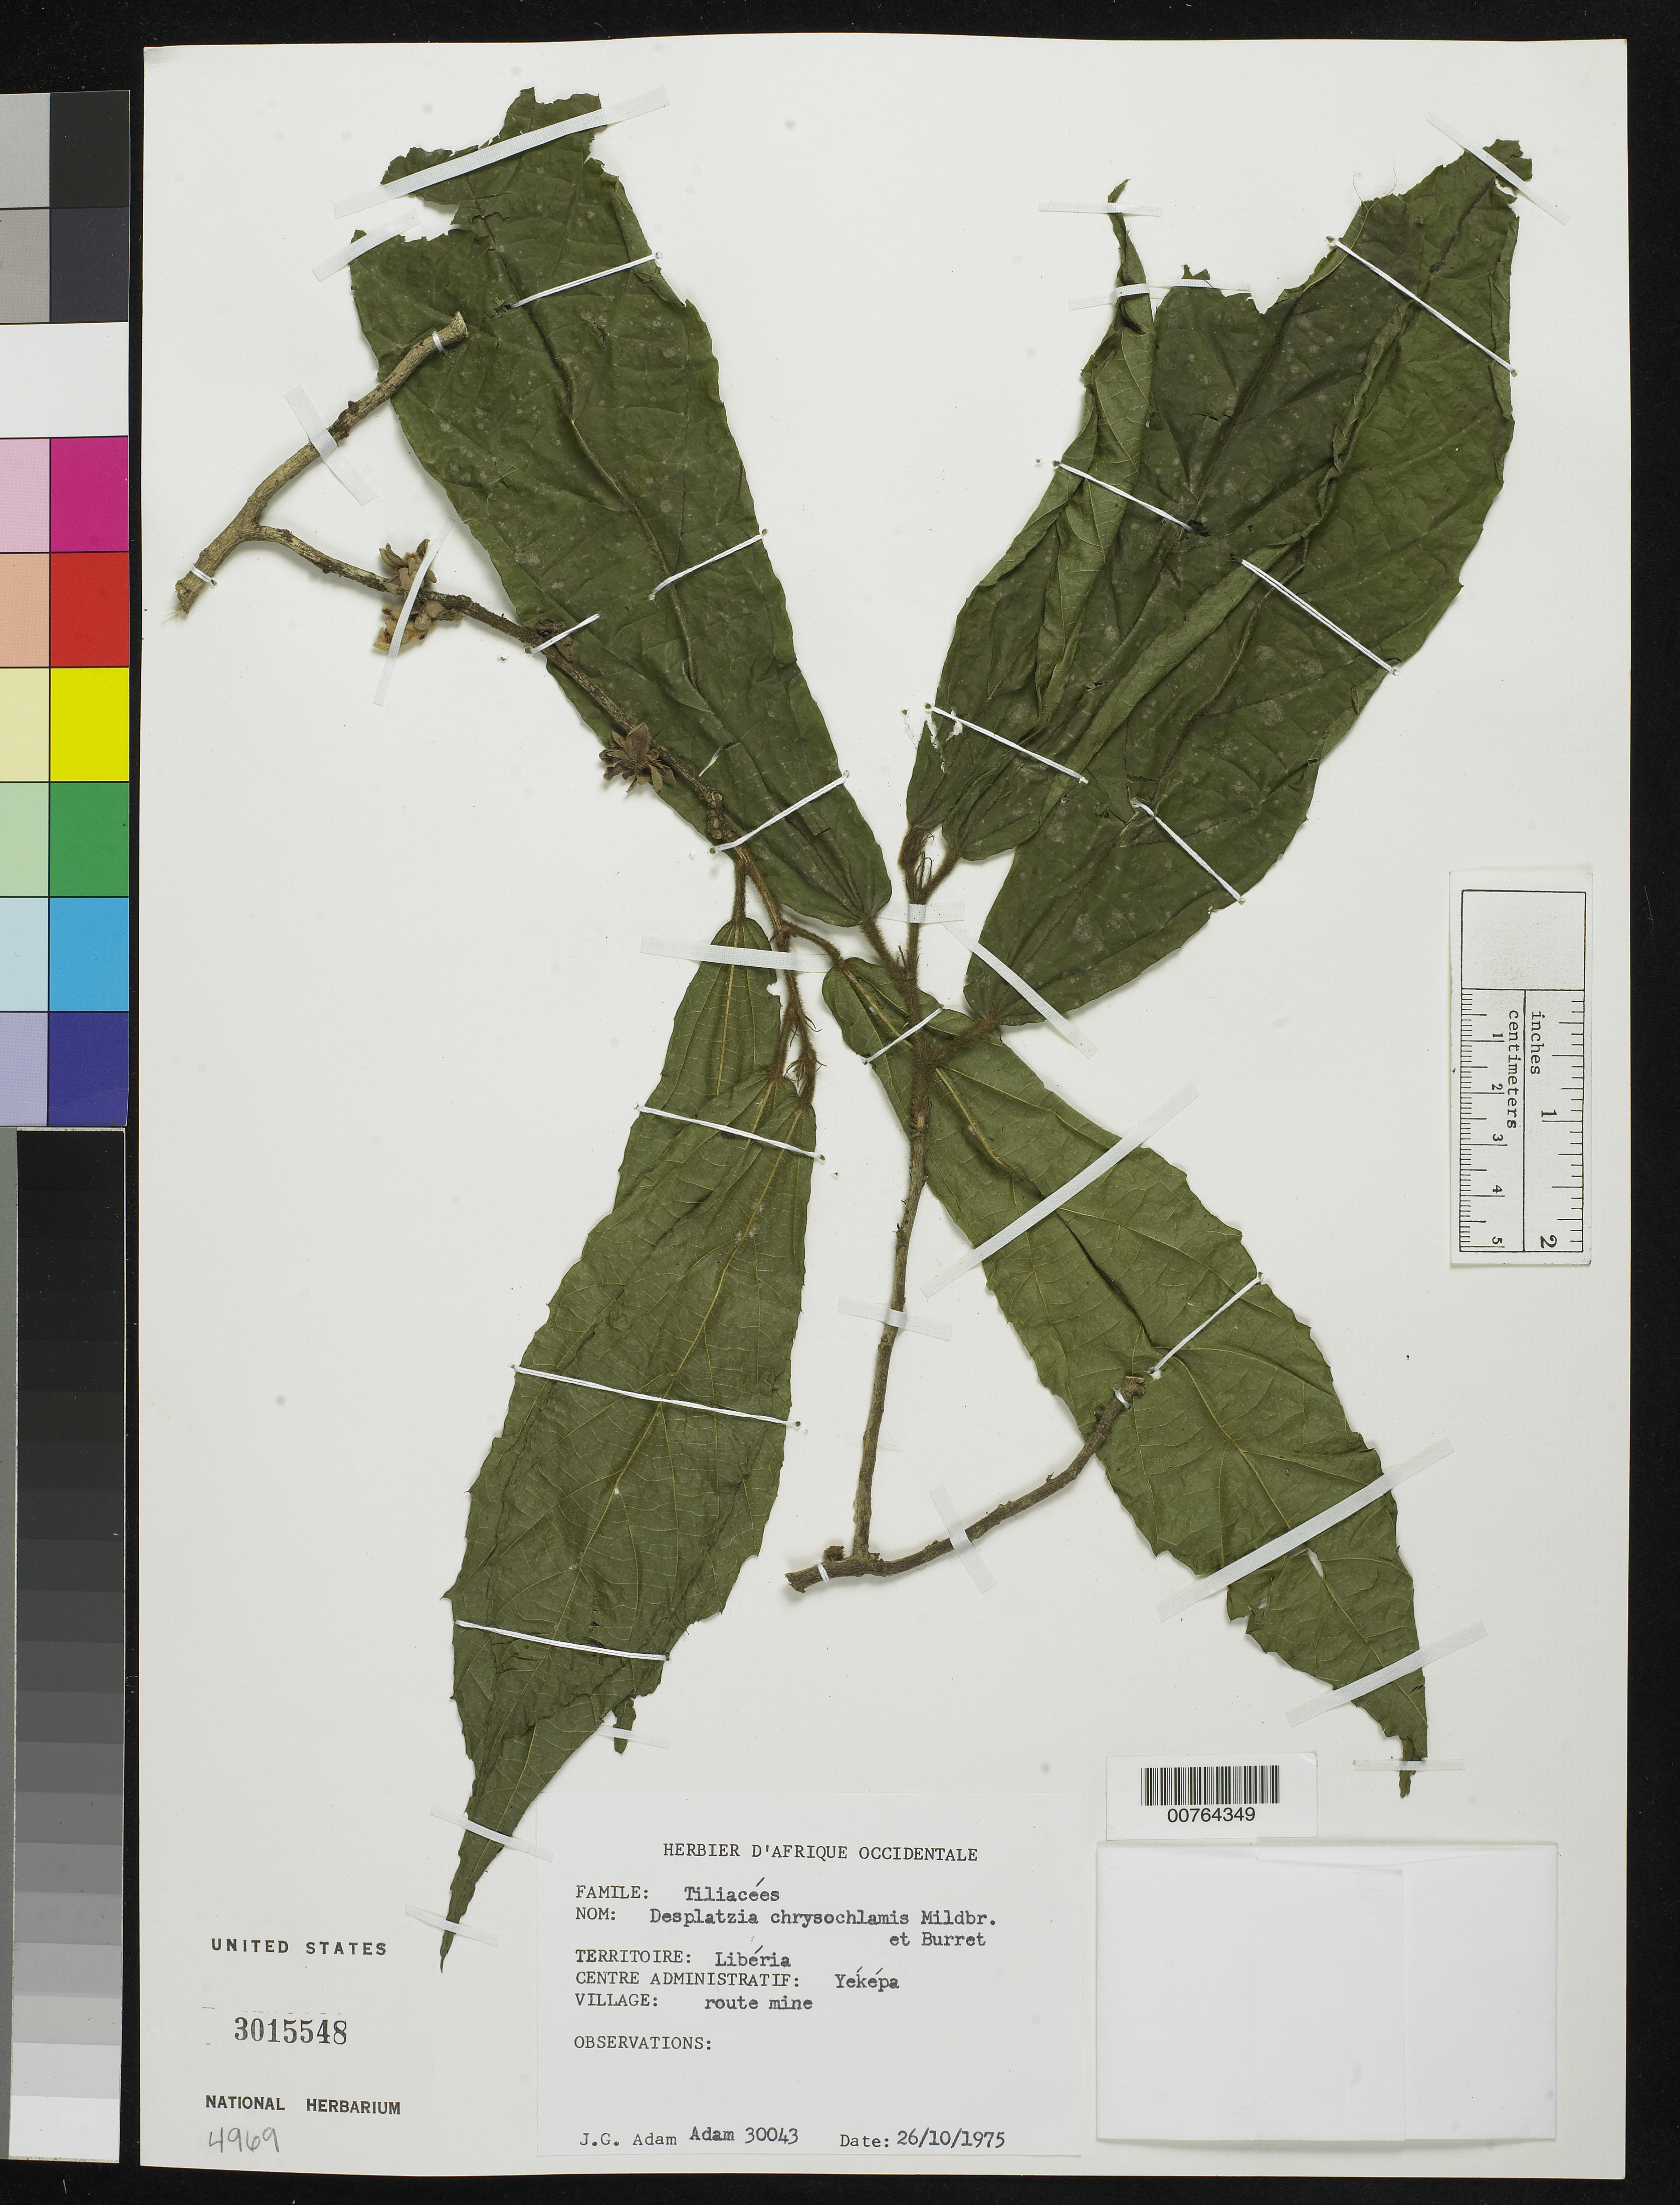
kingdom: Plantae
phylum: Tracheophyta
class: Magnoliopsida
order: Malvales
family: Malvaceae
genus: Desplatsia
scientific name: Desplatsia chrysochlamys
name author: Mildbr. & Burret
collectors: J. Adam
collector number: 30043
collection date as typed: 26 Oct 1975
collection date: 1975-10-26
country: Liberia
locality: Yekepa; route mine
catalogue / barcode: US 3015548